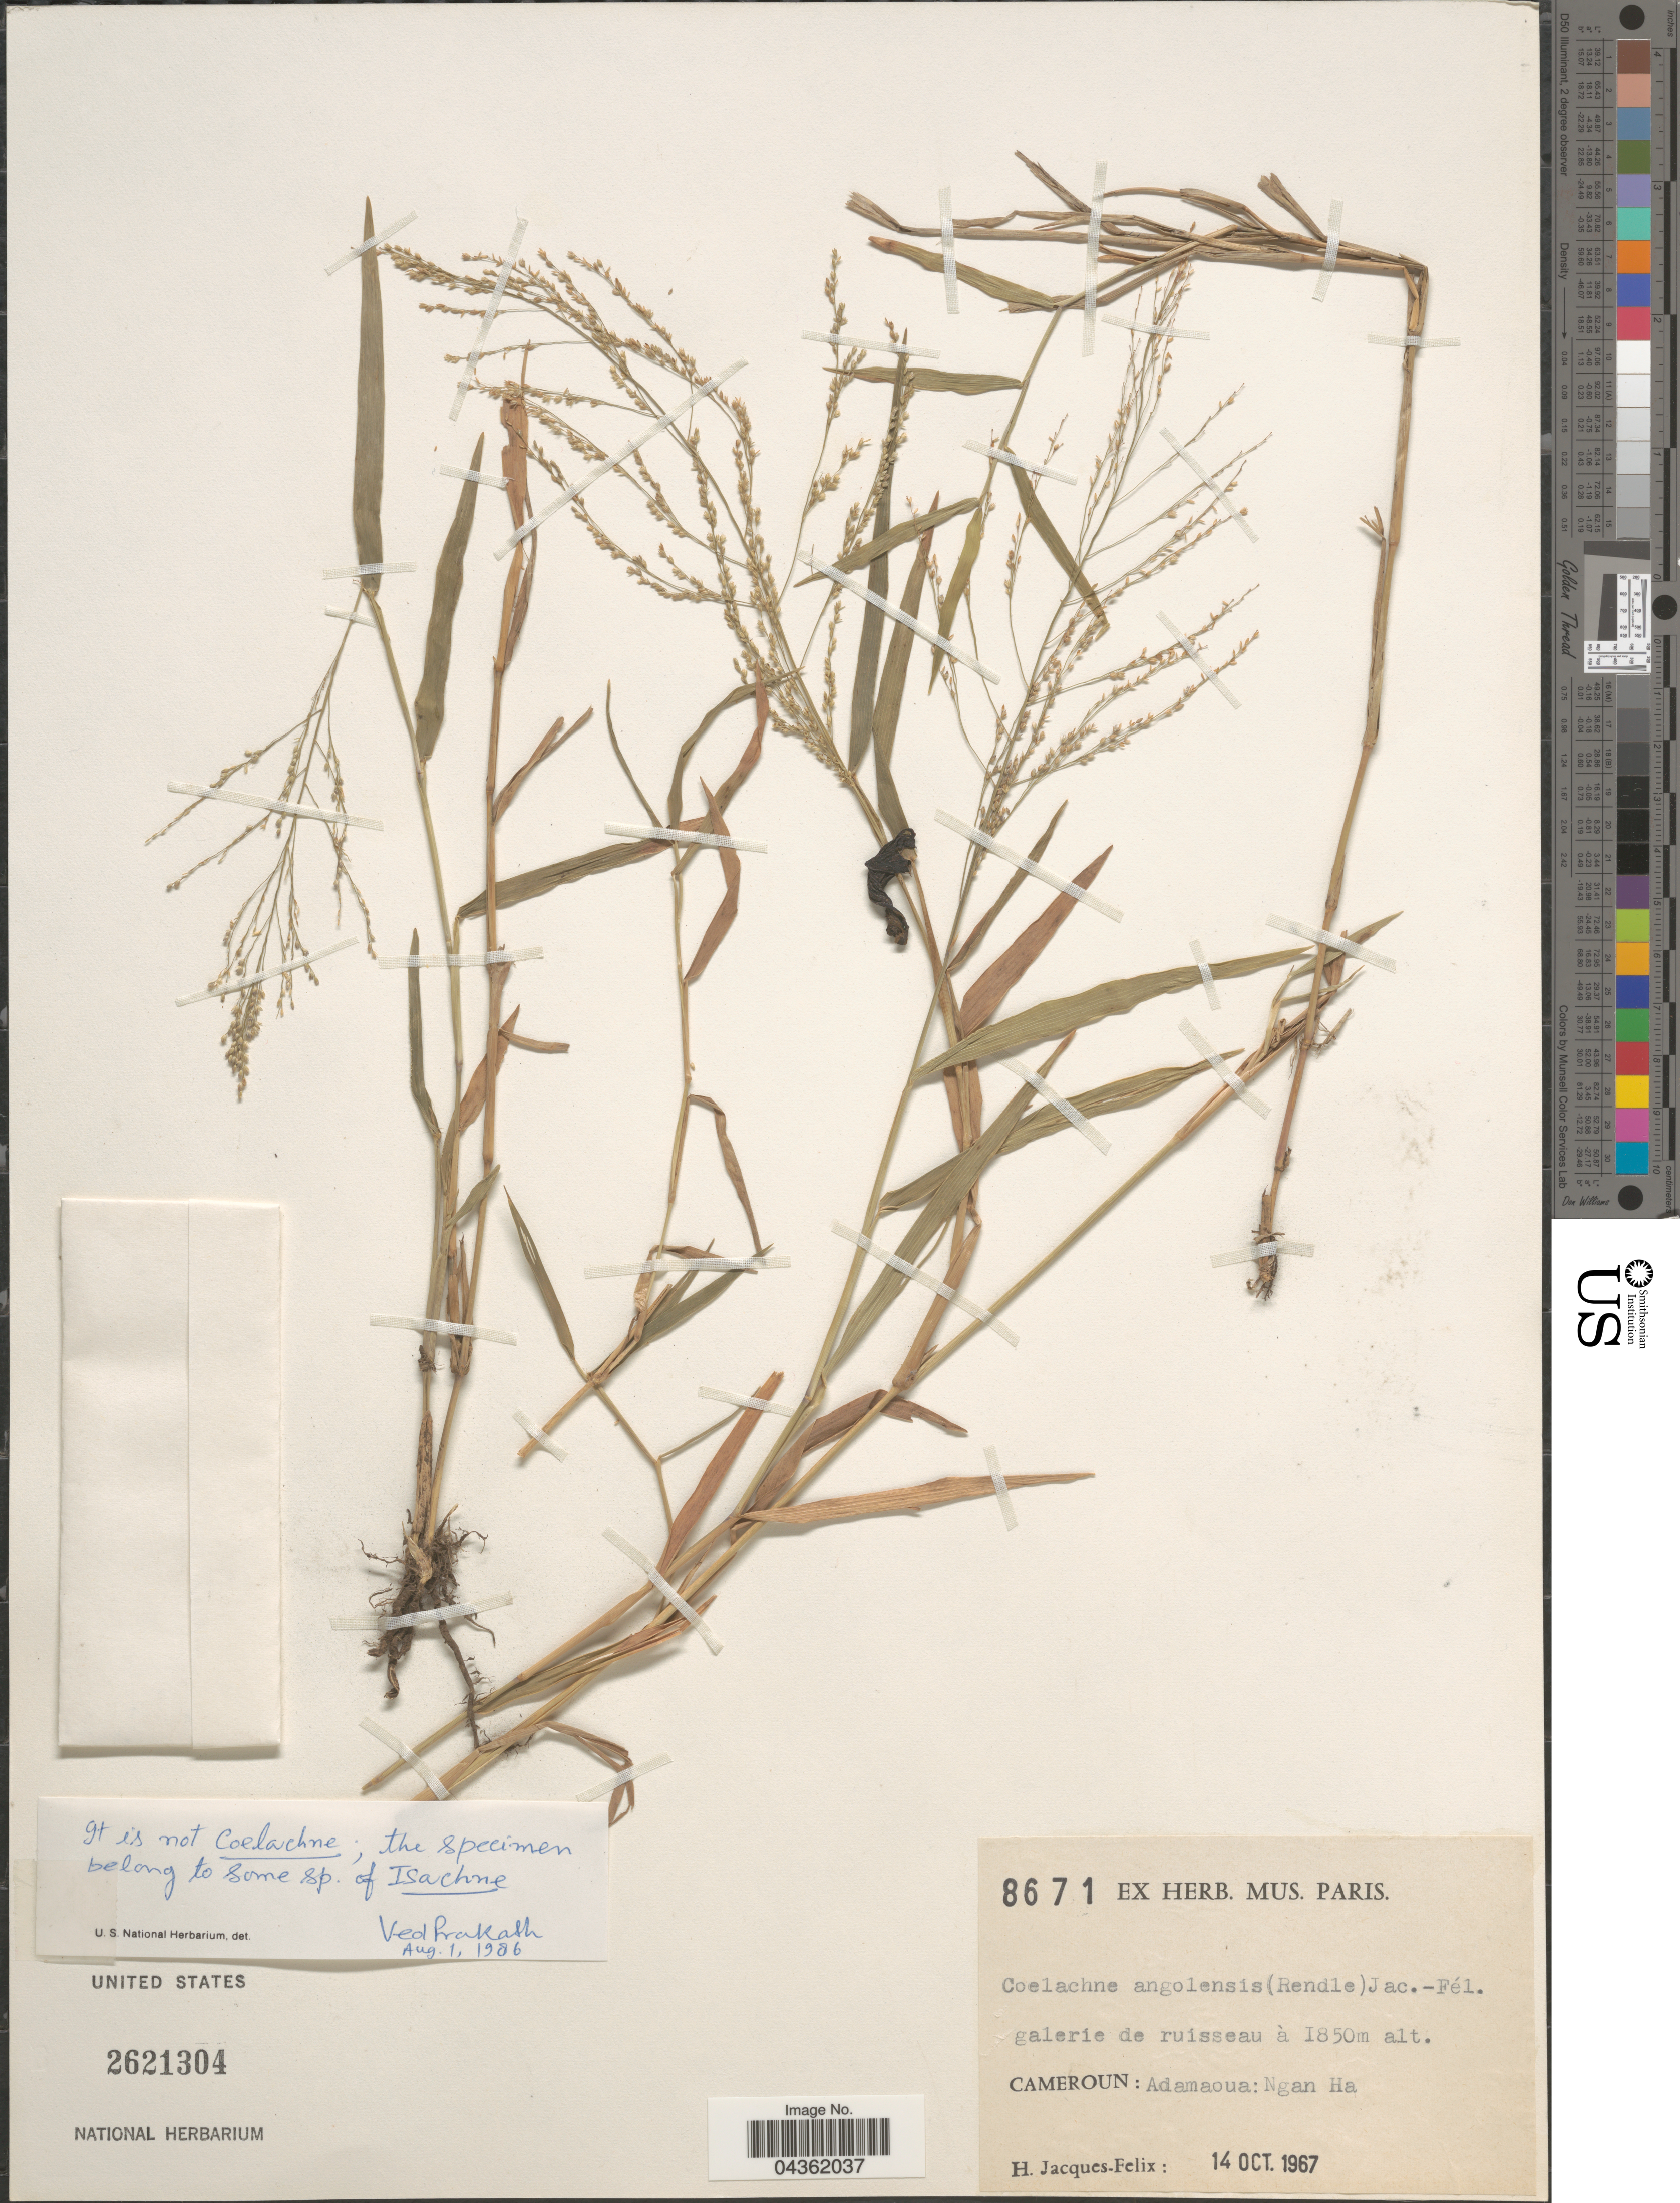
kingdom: Plantae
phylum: Tracheophyta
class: Liliopsida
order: Poales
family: Poaceae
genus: Isachne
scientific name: Isachne sp.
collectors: H. Jacques-Félix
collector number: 8671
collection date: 1967-10-14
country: Cameroon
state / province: Adamawa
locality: Adamaoua: Ngan Ha.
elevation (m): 1850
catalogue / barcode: US 2621304